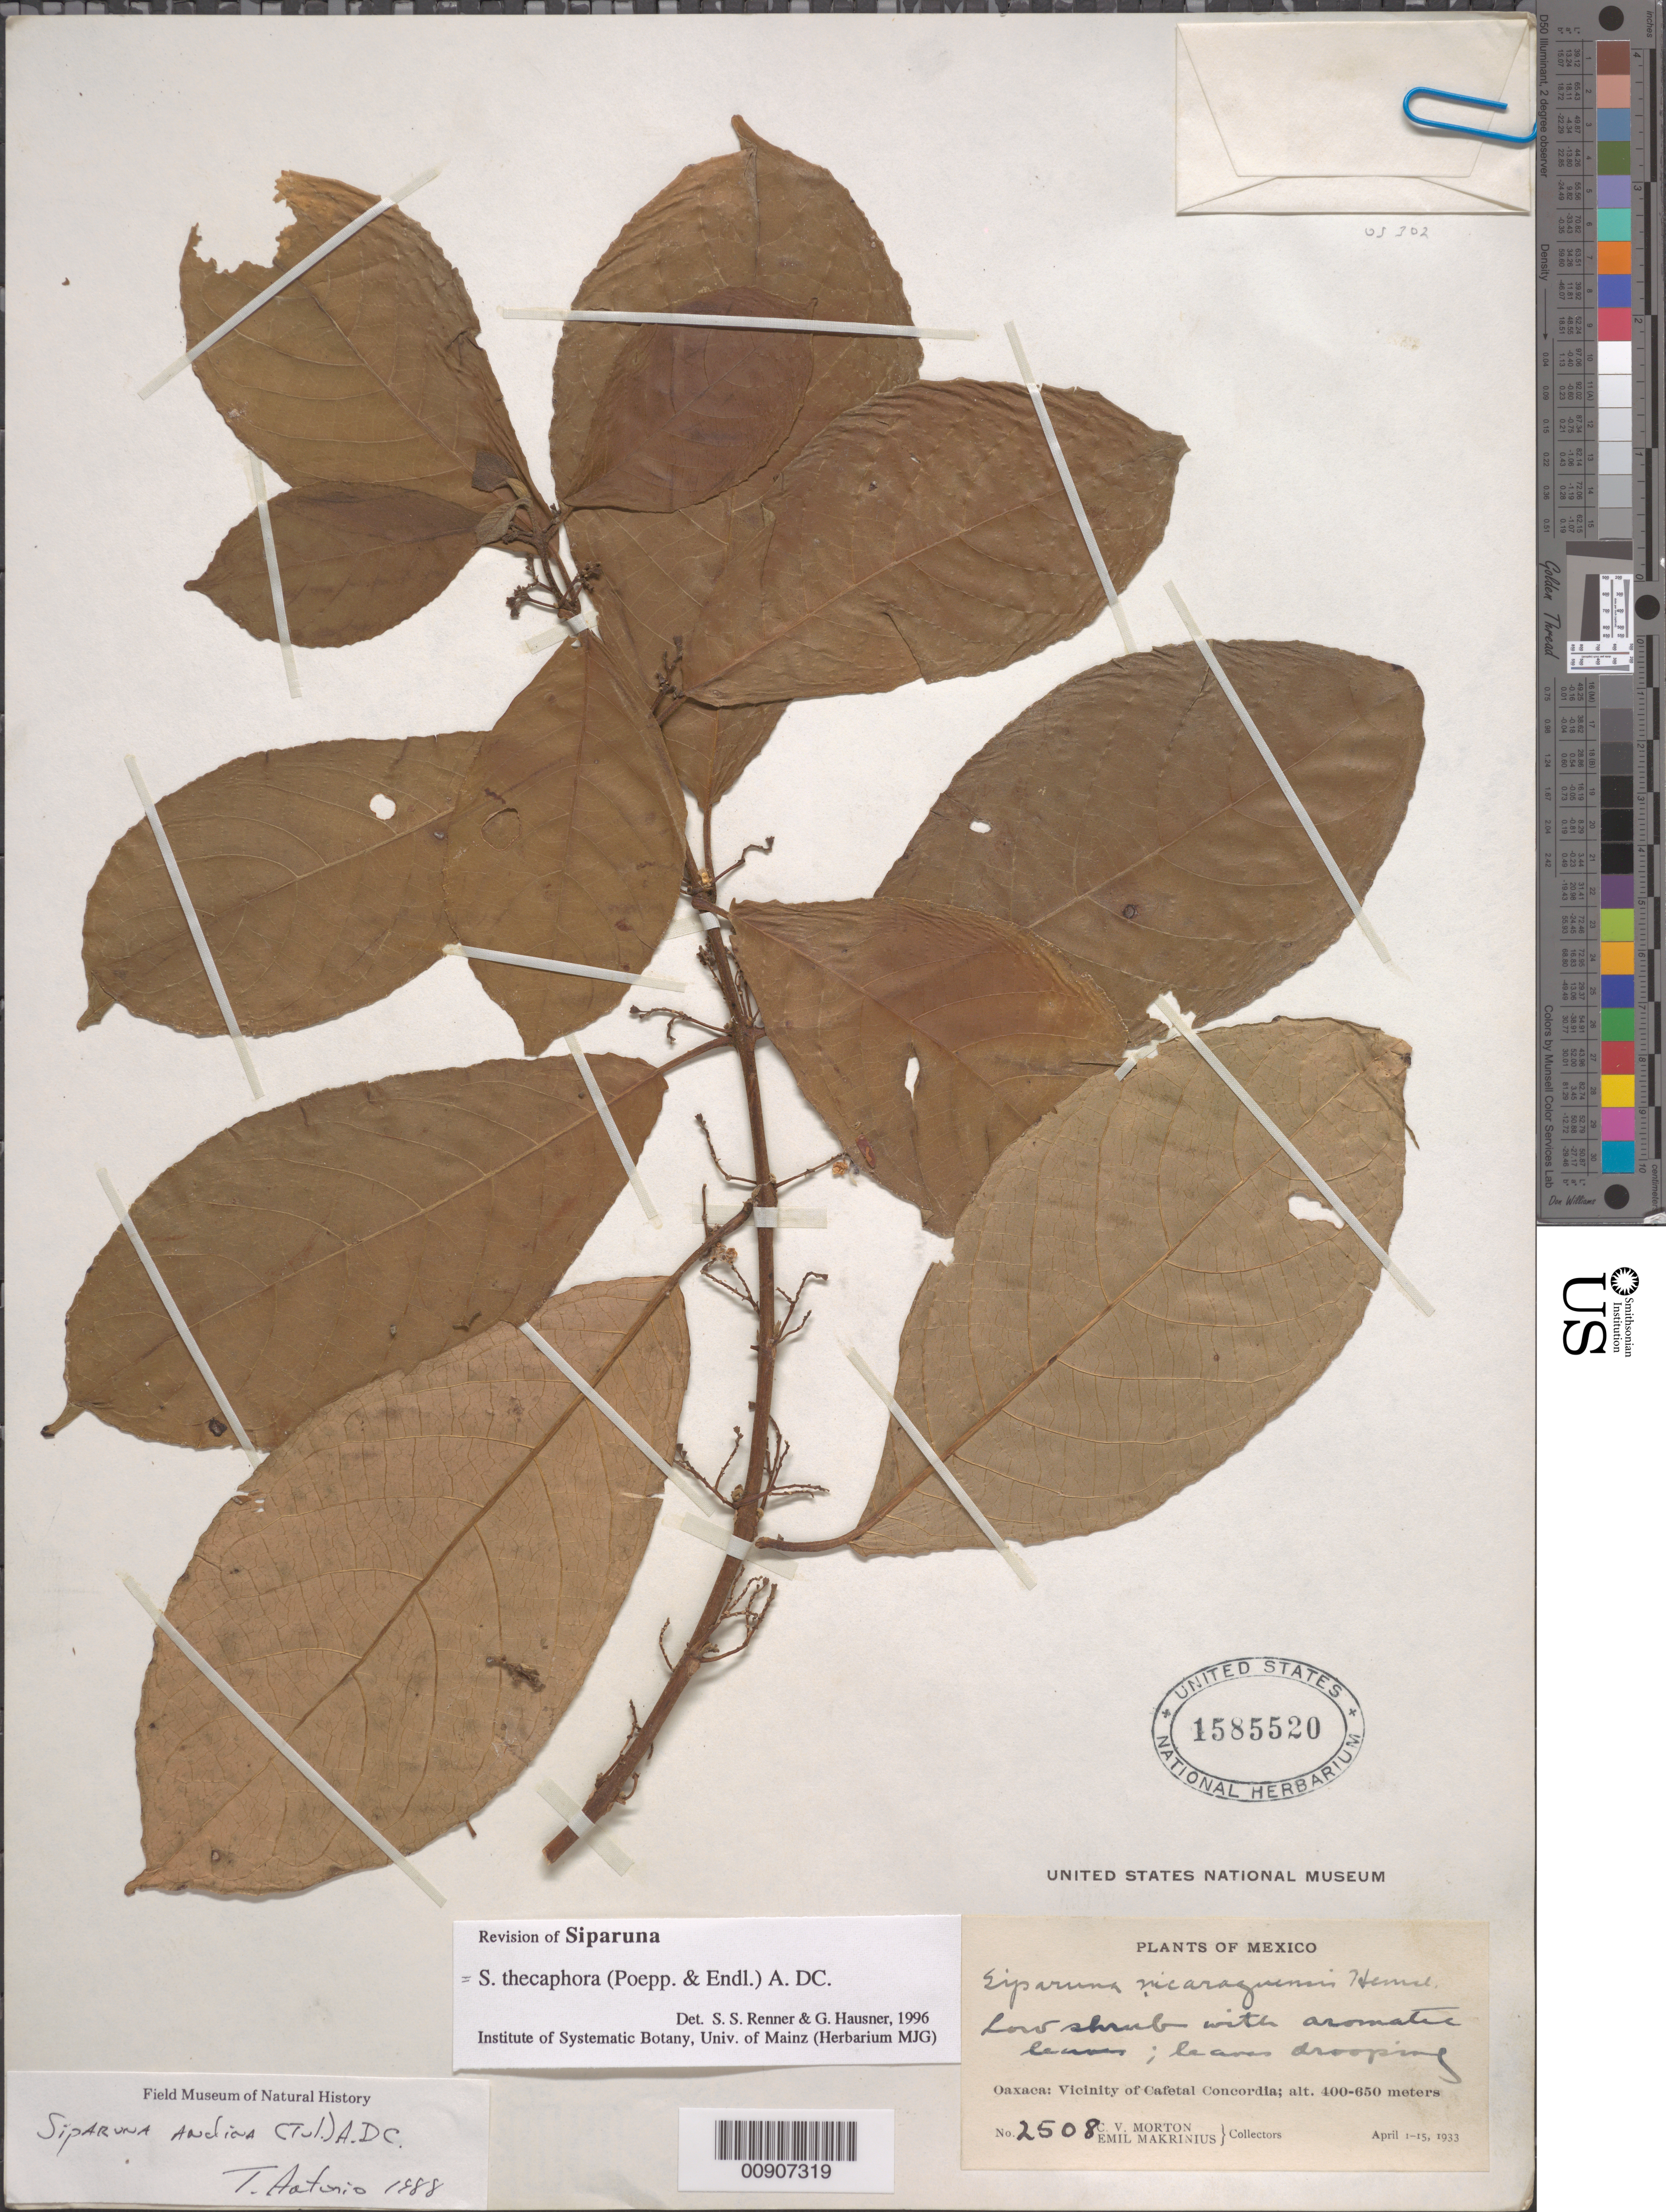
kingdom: Plantae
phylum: Tracheophyta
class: Magnoliopsida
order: Laurales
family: Siparunaceae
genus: Siparuna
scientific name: Siparuna thecaphora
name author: (Poepp. & Endl.) A. DC.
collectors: C. V. Morton & E. Makrinius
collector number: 2508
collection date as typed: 01 Apr 1933 to 15 Apr 1933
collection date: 1933-04-01/1933-04-15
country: Mexico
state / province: Oaxaca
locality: Oaxaca: Vicinity of Cafetal Concordia.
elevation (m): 650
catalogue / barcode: US 1585520